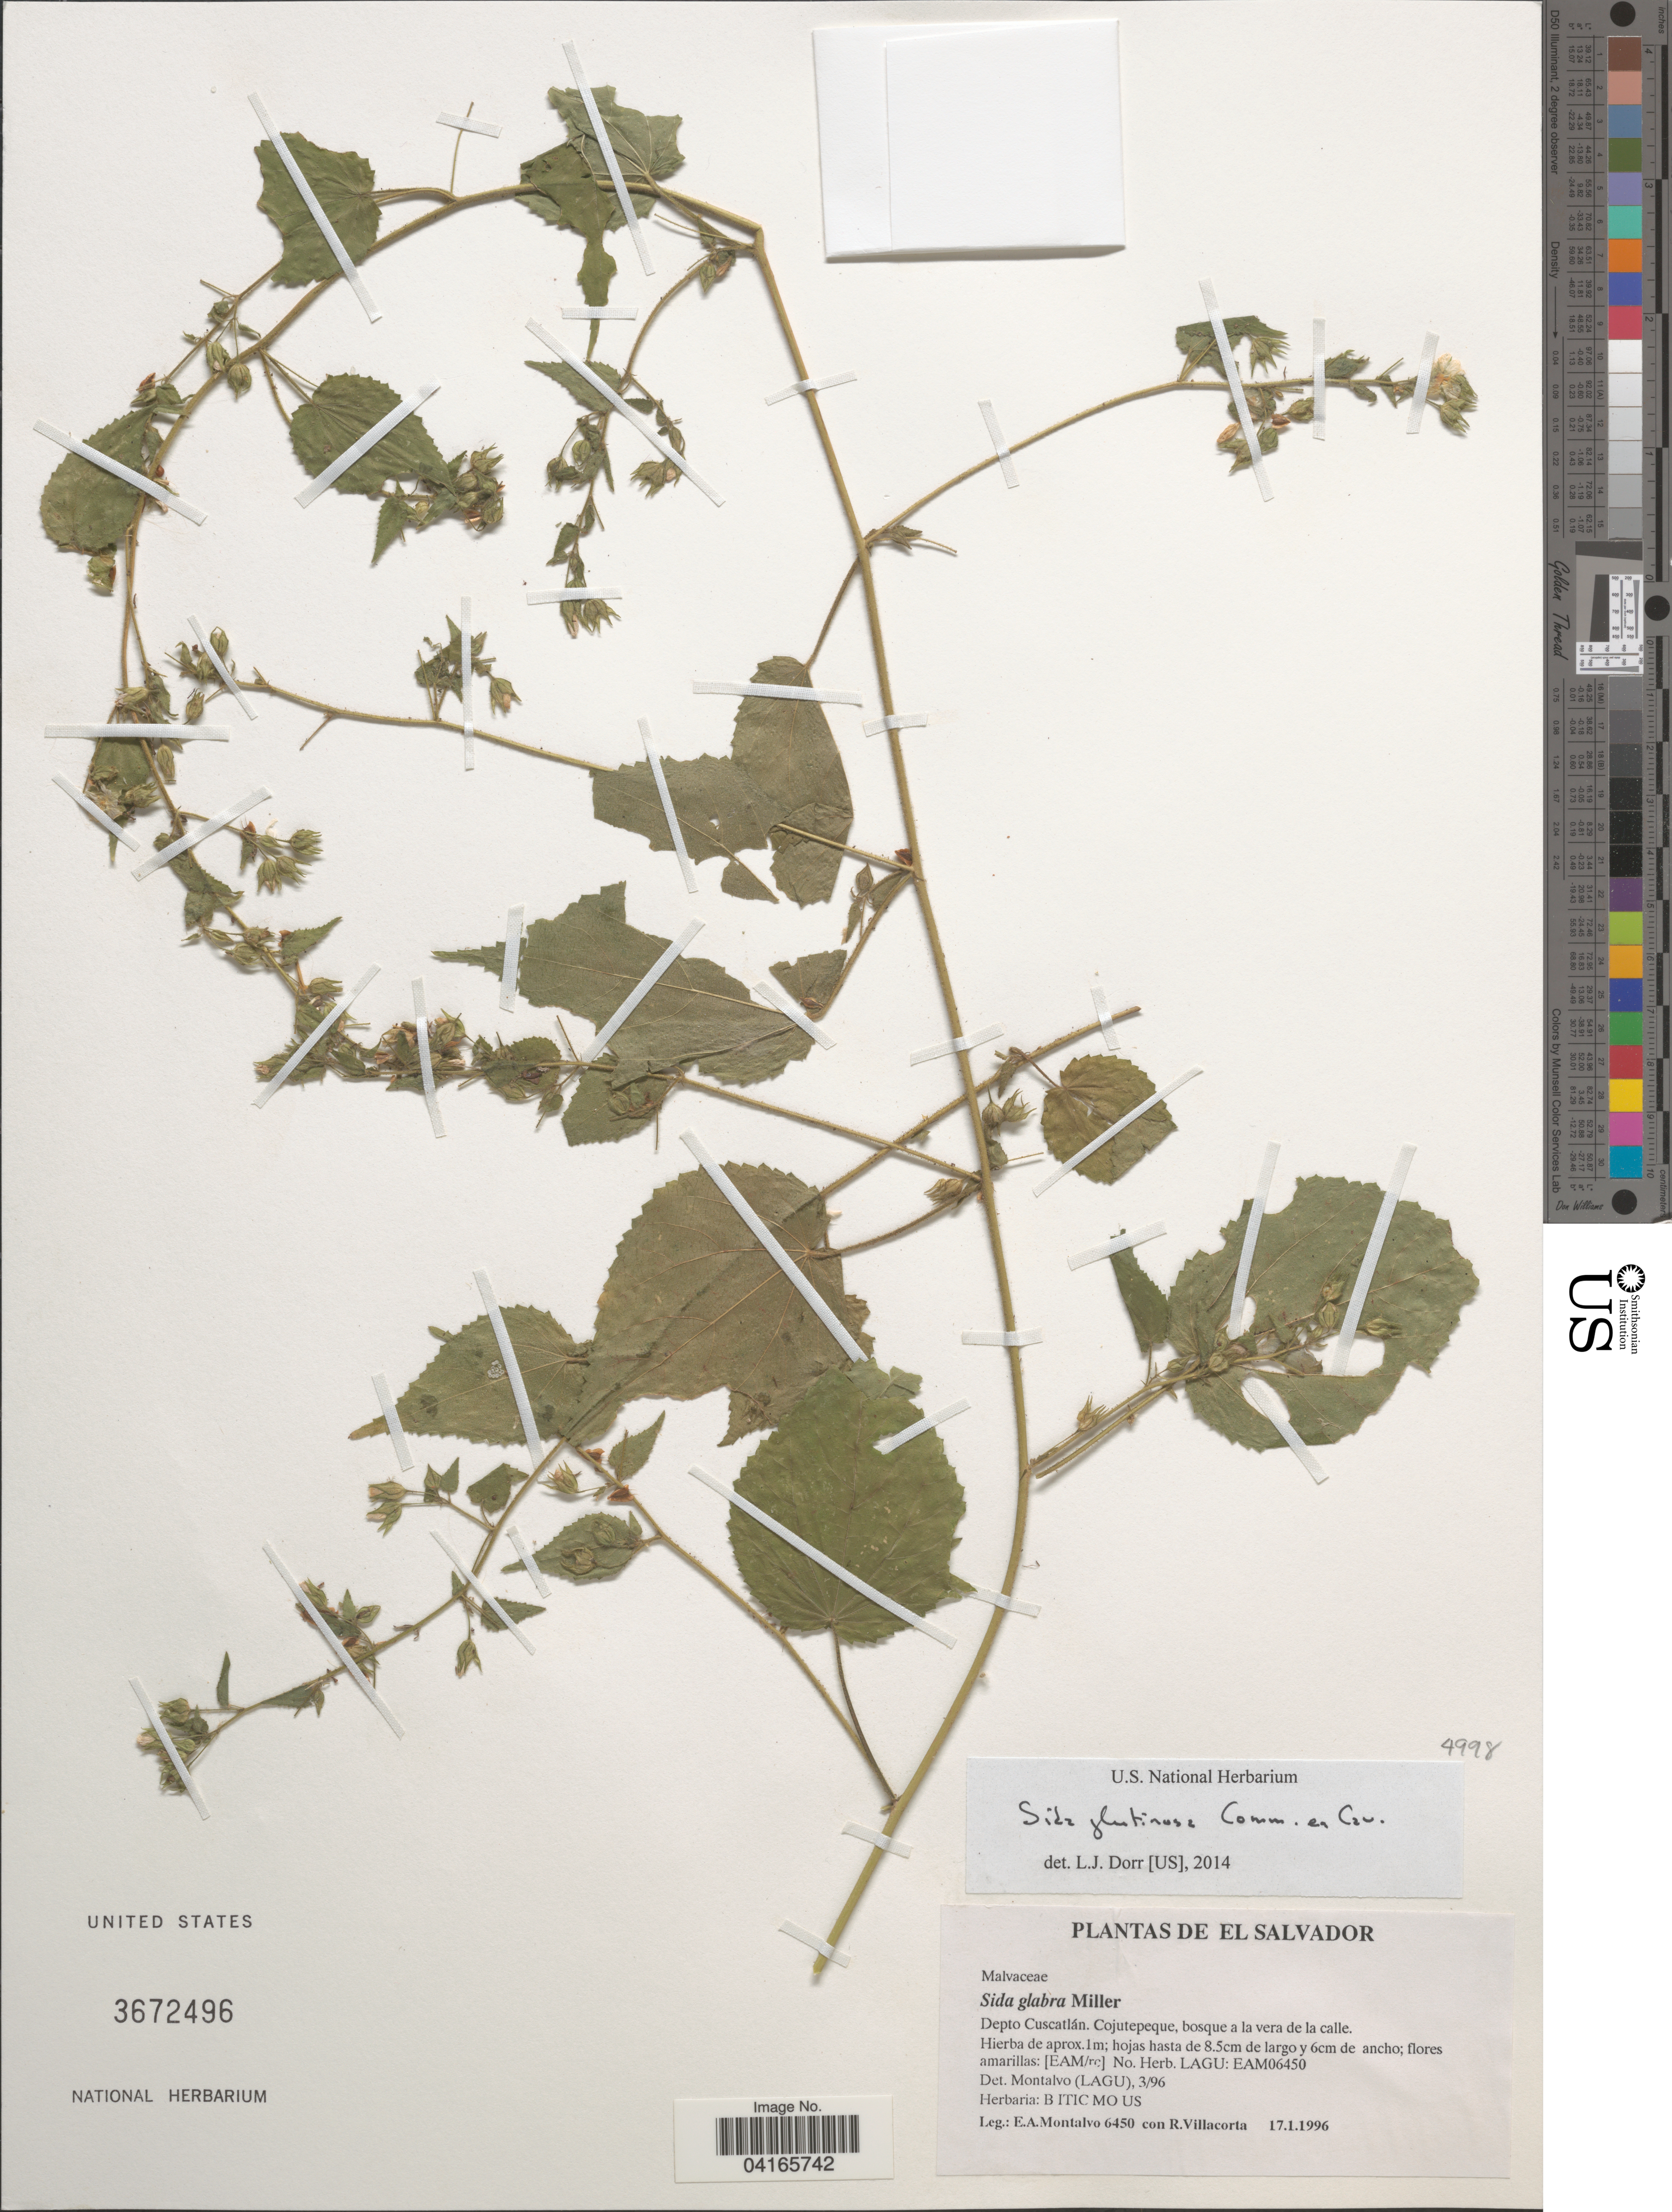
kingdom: Plantae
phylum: Tracheophyta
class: Magnoliopsida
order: Malvales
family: Malvaceae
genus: Sida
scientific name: Sida glutinosa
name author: Comm. ex Cav.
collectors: E. A. Montalvo & R. Villacorta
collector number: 6450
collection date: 1996-01-17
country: El Salvador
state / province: Cuscatlan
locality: Depto Cuscatlán. Cojutepeque, bosque a la vera de la calle.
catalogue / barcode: US 3672496